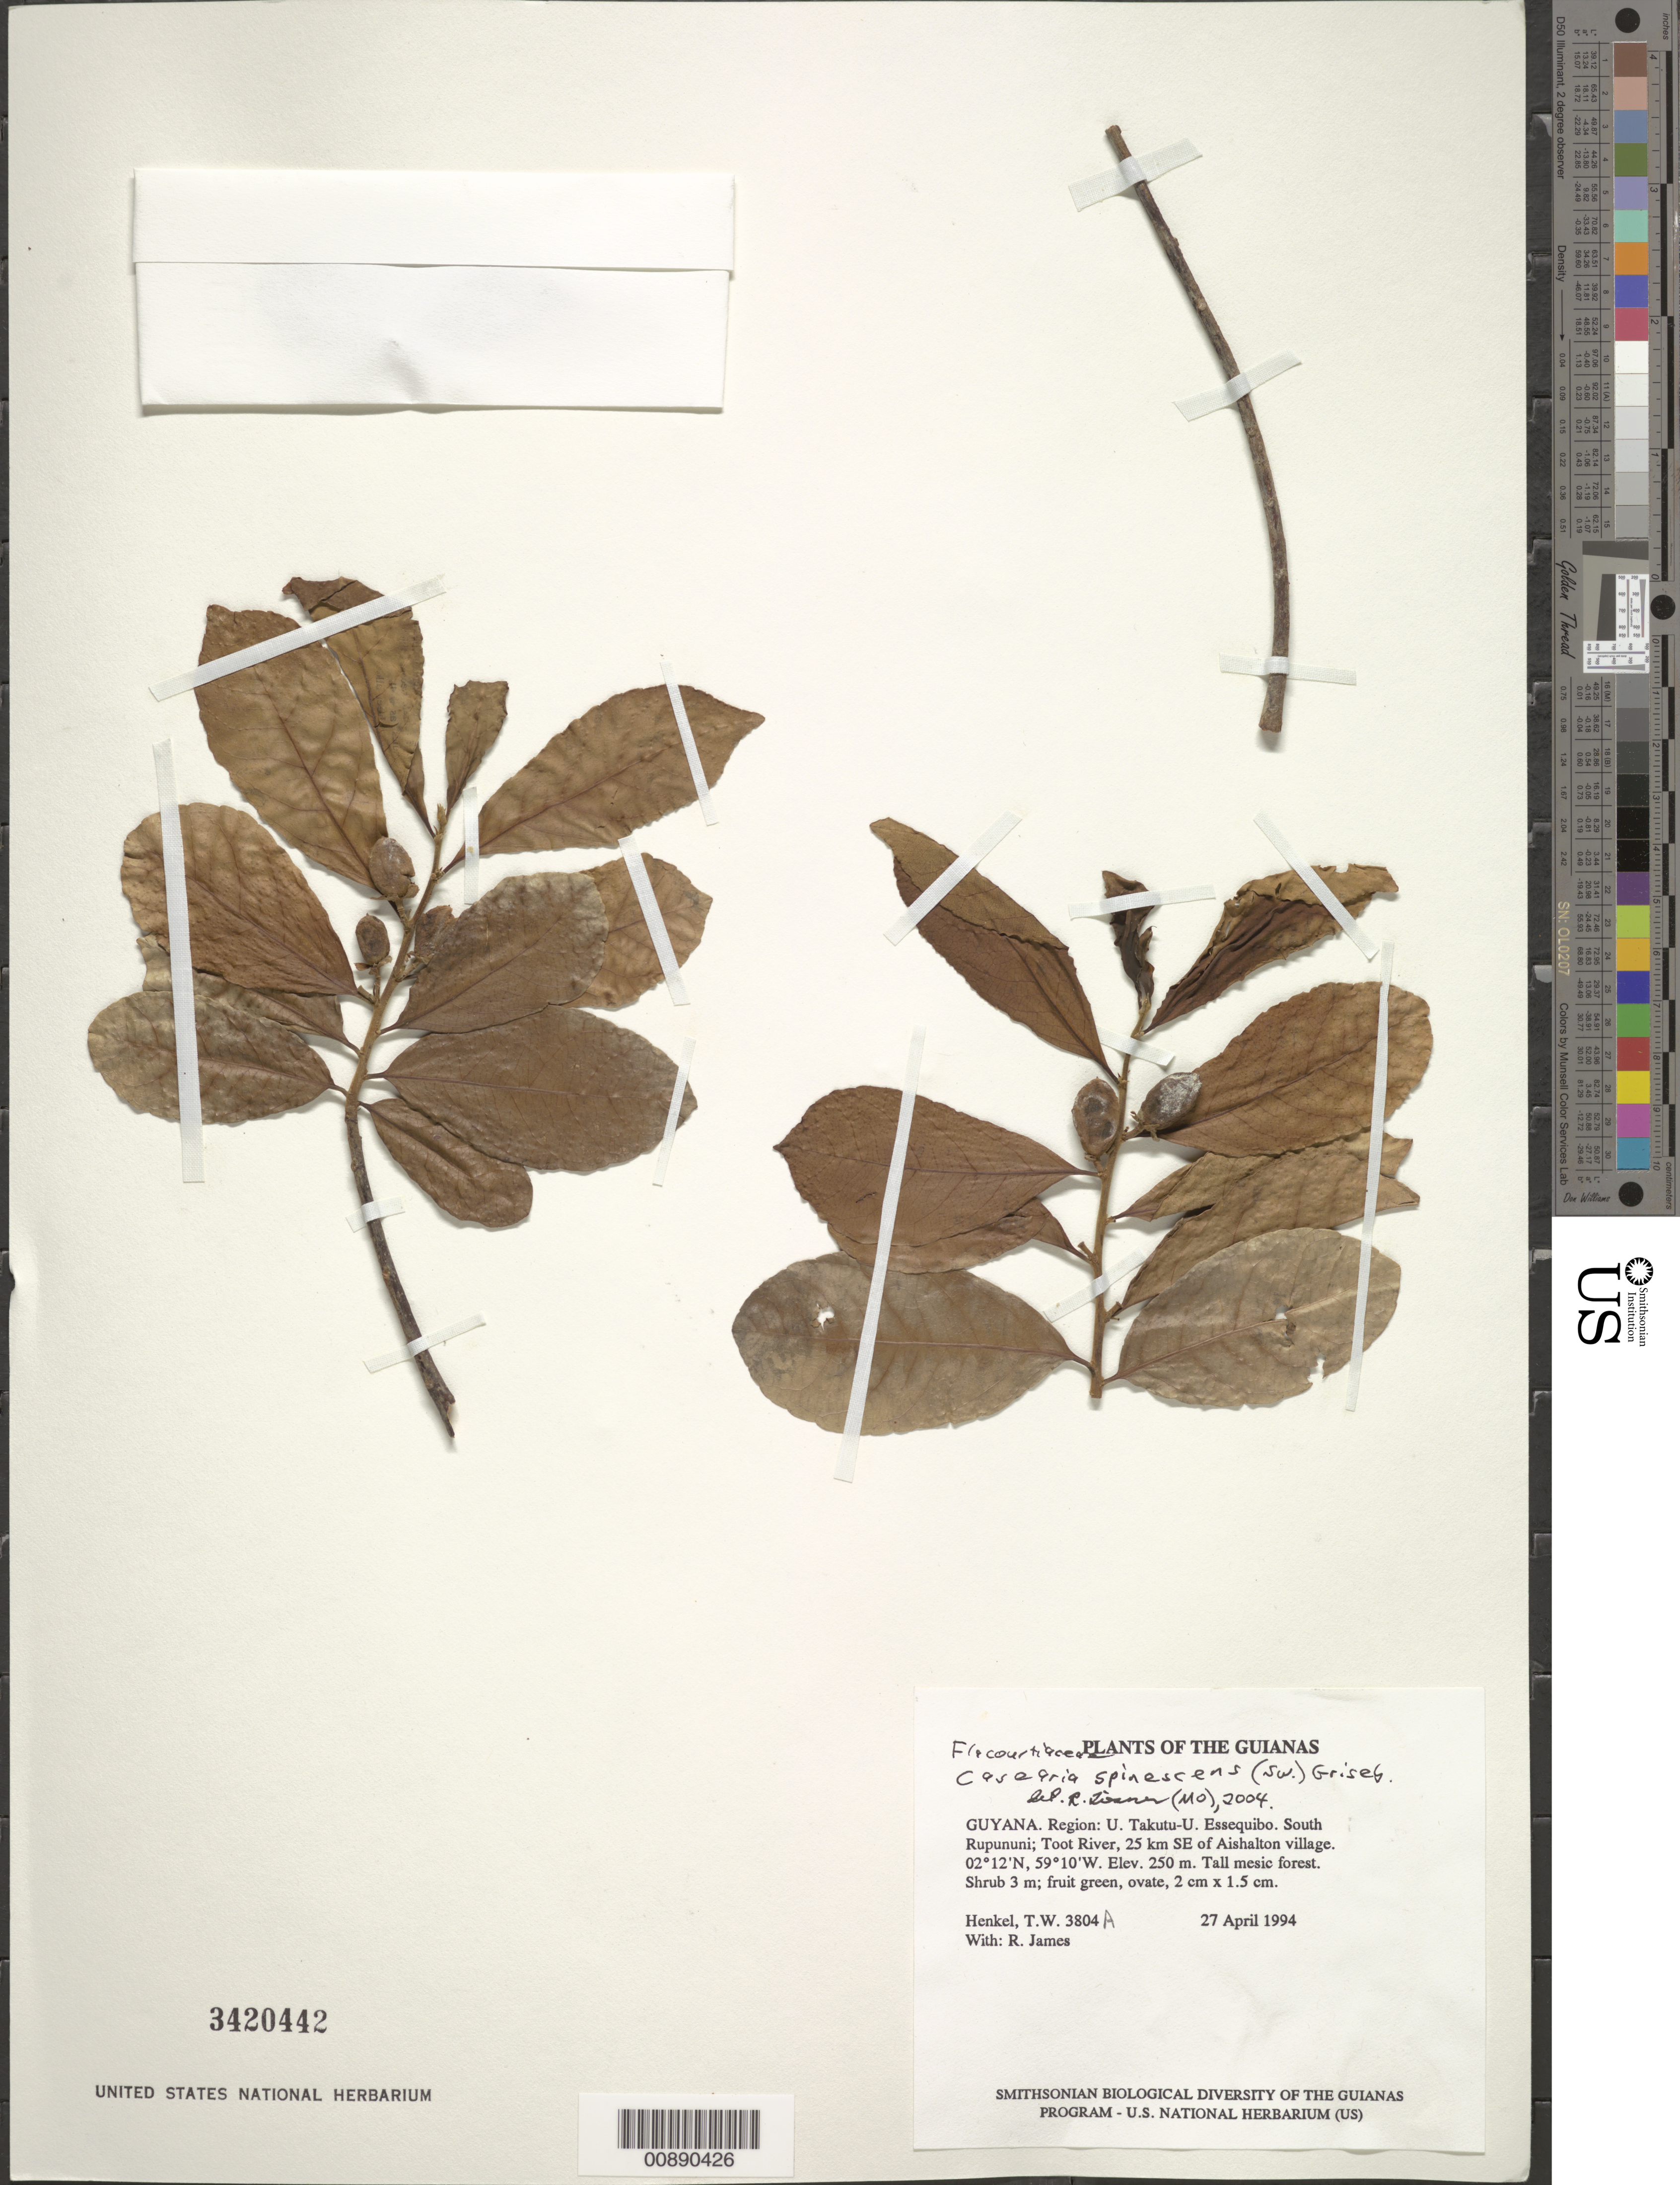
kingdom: Plantae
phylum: Tracheophyta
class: Magnoliopsida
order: Malpighiales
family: Salicaceae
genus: Casearia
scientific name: Casearia spinescens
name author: (Sw.) Griseb.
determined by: Liesner, R. L.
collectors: T. Henkel & R. James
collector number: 3804 A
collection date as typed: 27 April 1994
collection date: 1994-04-27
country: Guyana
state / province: U. Takutu-U. Essequibo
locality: South Rupununi; Toot River, 25 km SE of Aishalton village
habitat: Tall mesic forest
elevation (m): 250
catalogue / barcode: US 3420442